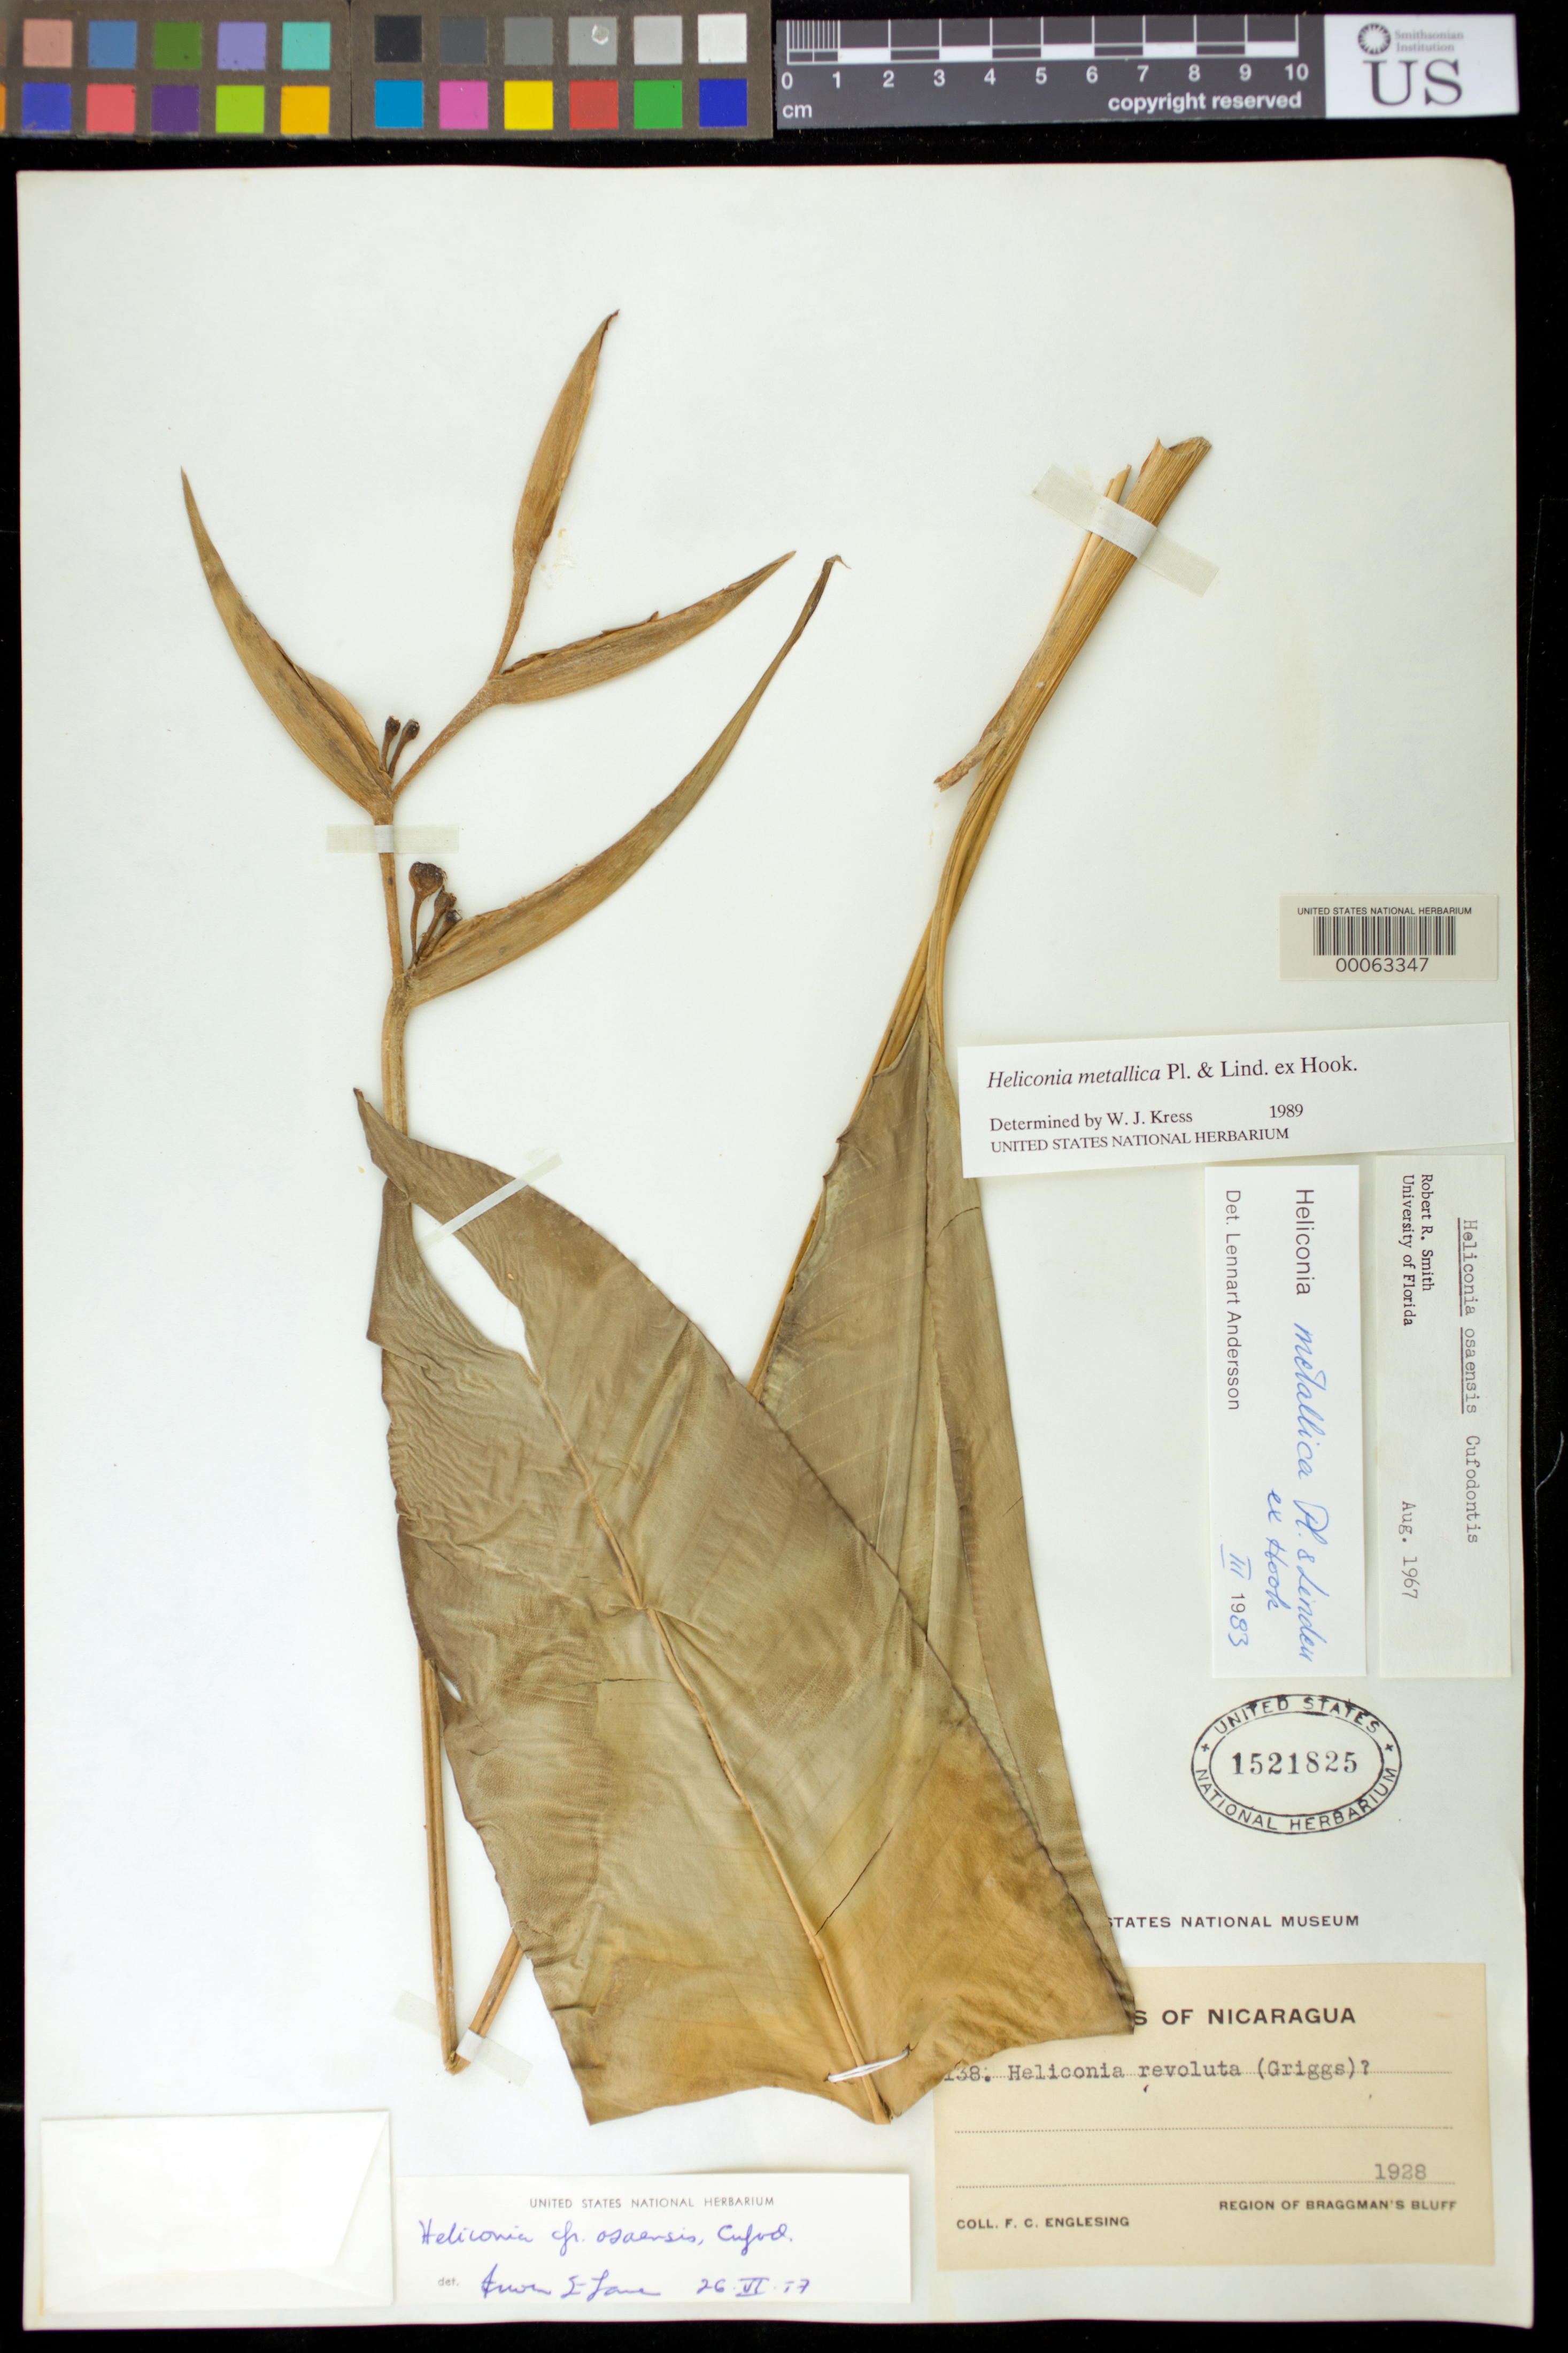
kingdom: Plantae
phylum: Tracheophyta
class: Liliopsida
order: Zingiberales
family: Heliconiaceae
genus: Heliconia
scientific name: Heliconia metallica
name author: Planch. & Linden ex Hook.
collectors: F. Englesing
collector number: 138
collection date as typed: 1928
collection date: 1928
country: Nicaragua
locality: Region of braggman's bluff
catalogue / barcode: US 1521825